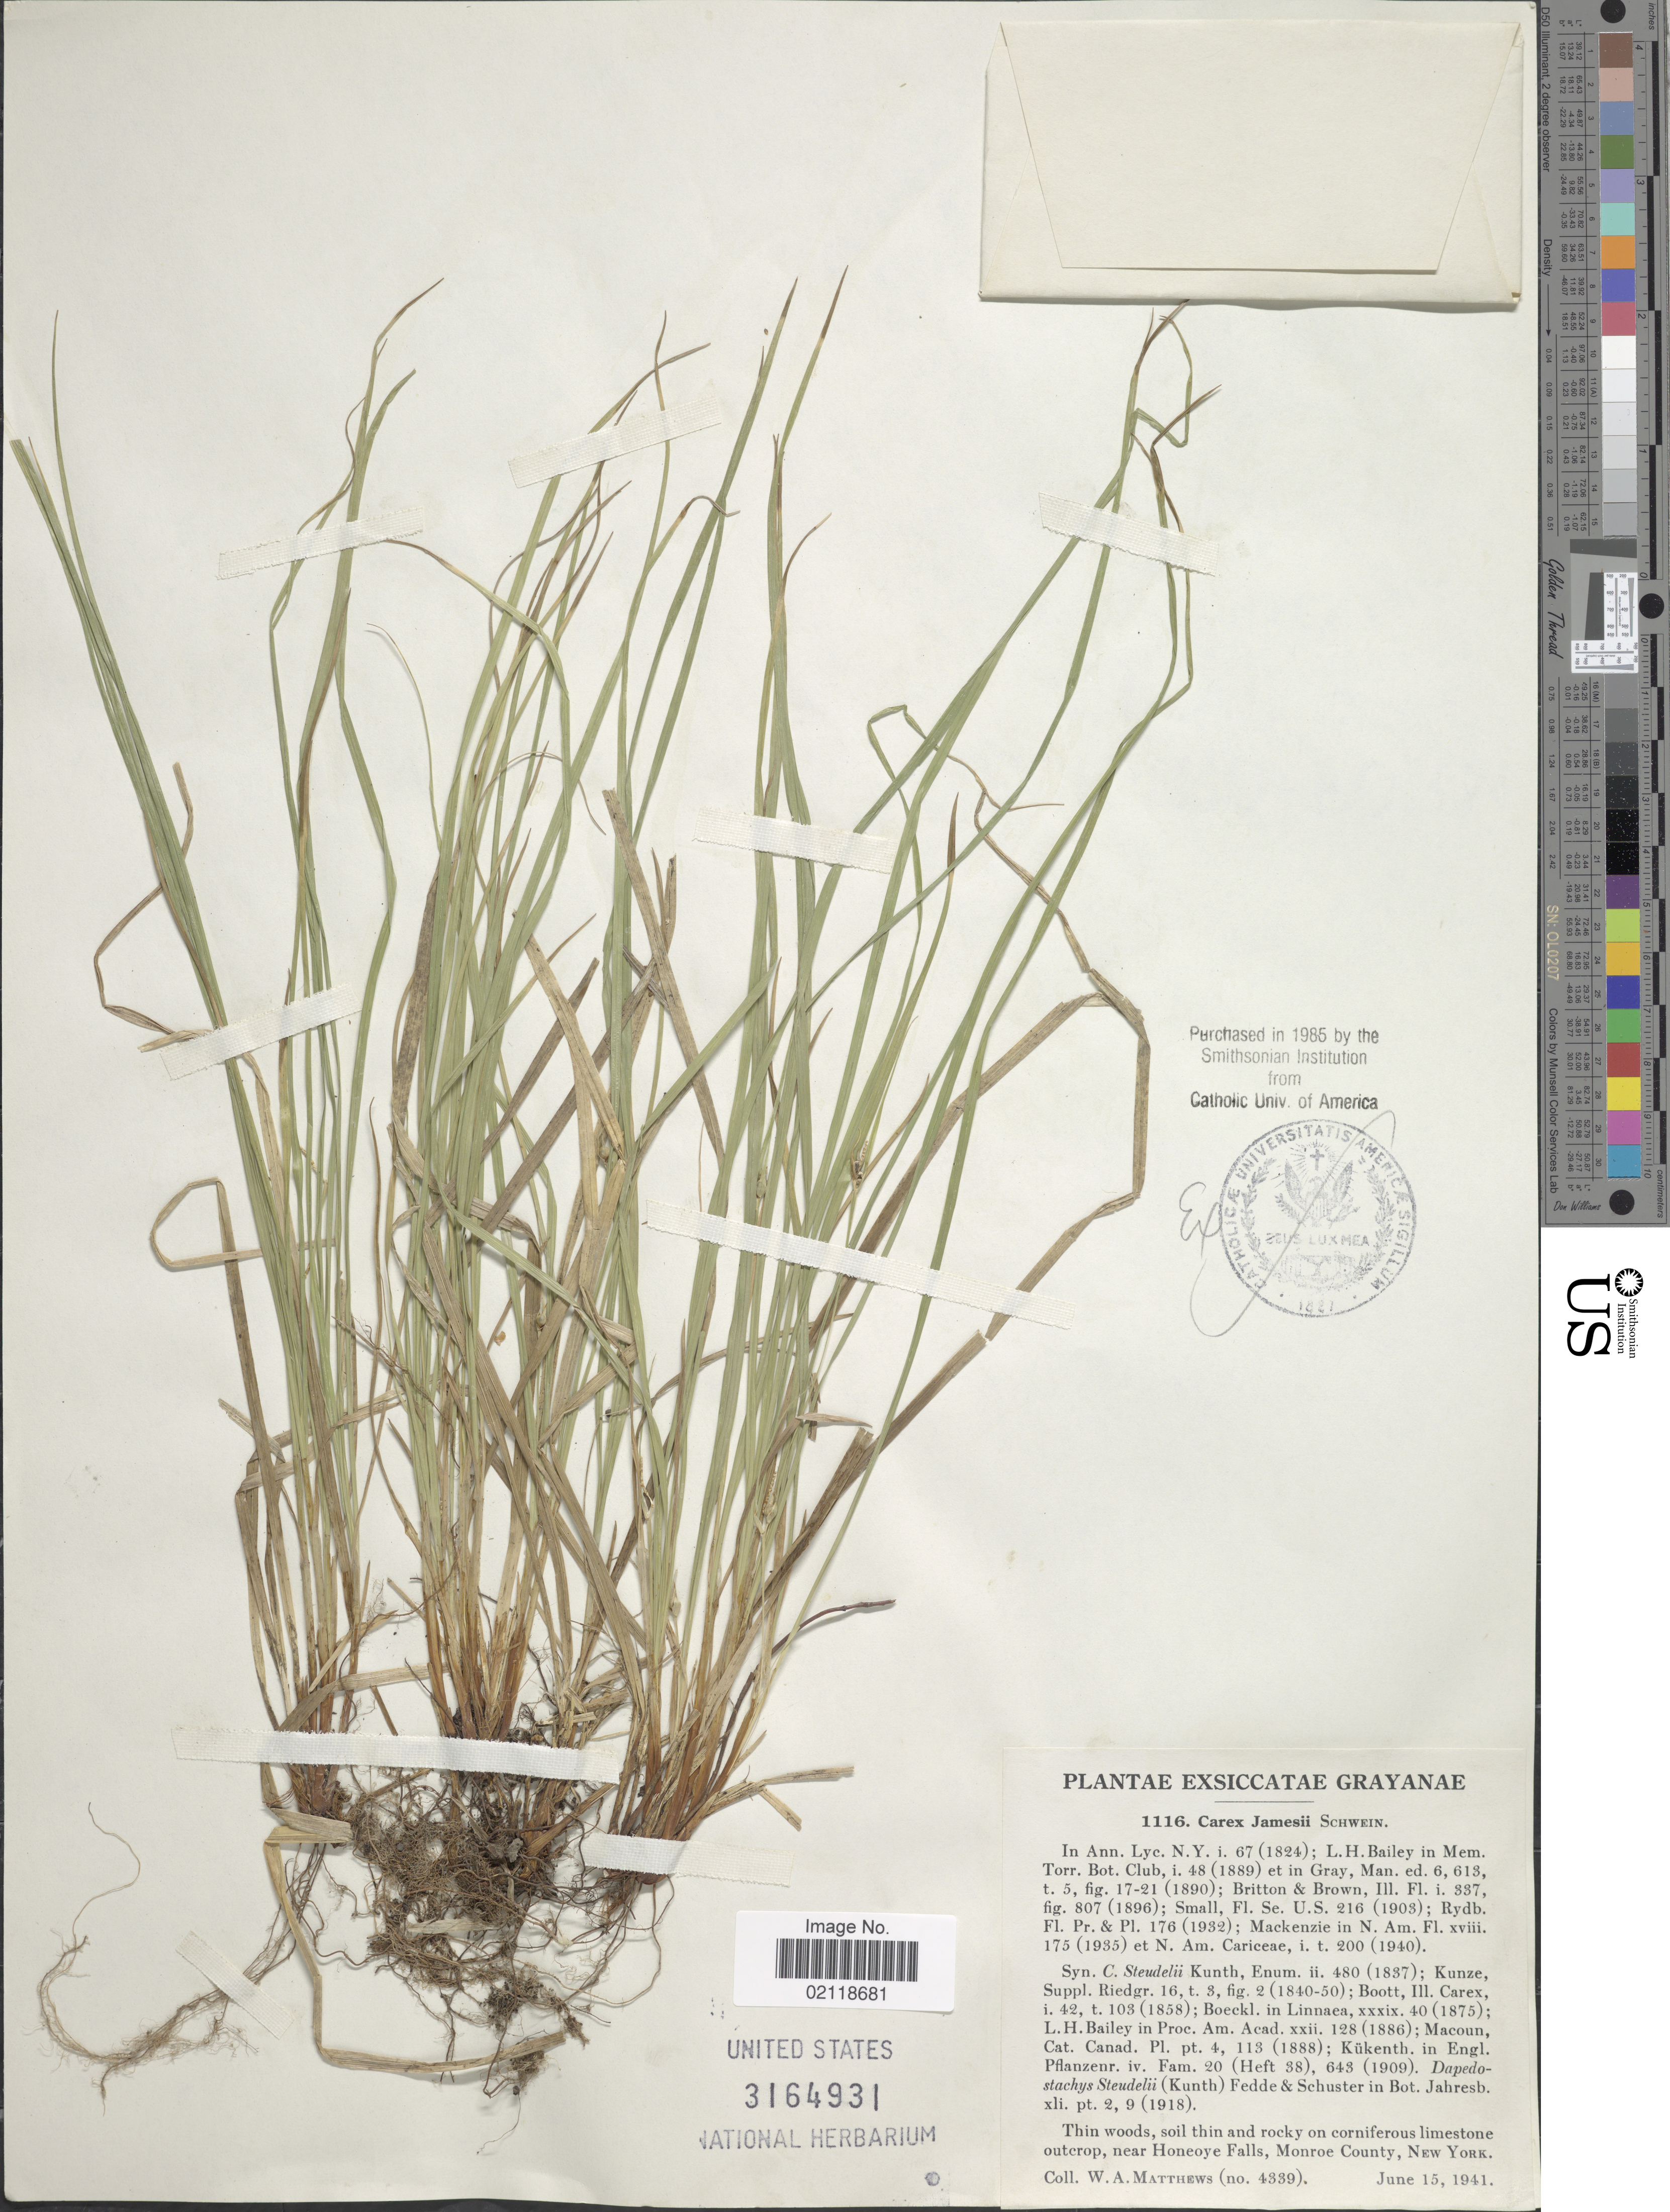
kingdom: Plantae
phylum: Tracheophyta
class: Liliopsida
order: Poales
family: Cyperaceae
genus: Carex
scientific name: Carex jamesii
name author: Schwein.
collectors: W. Matthews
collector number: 4339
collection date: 1941-06-15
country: United States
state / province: New York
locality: Grayanae, near Honeyoe Falls, Monroe County.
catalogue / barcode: US 3164931